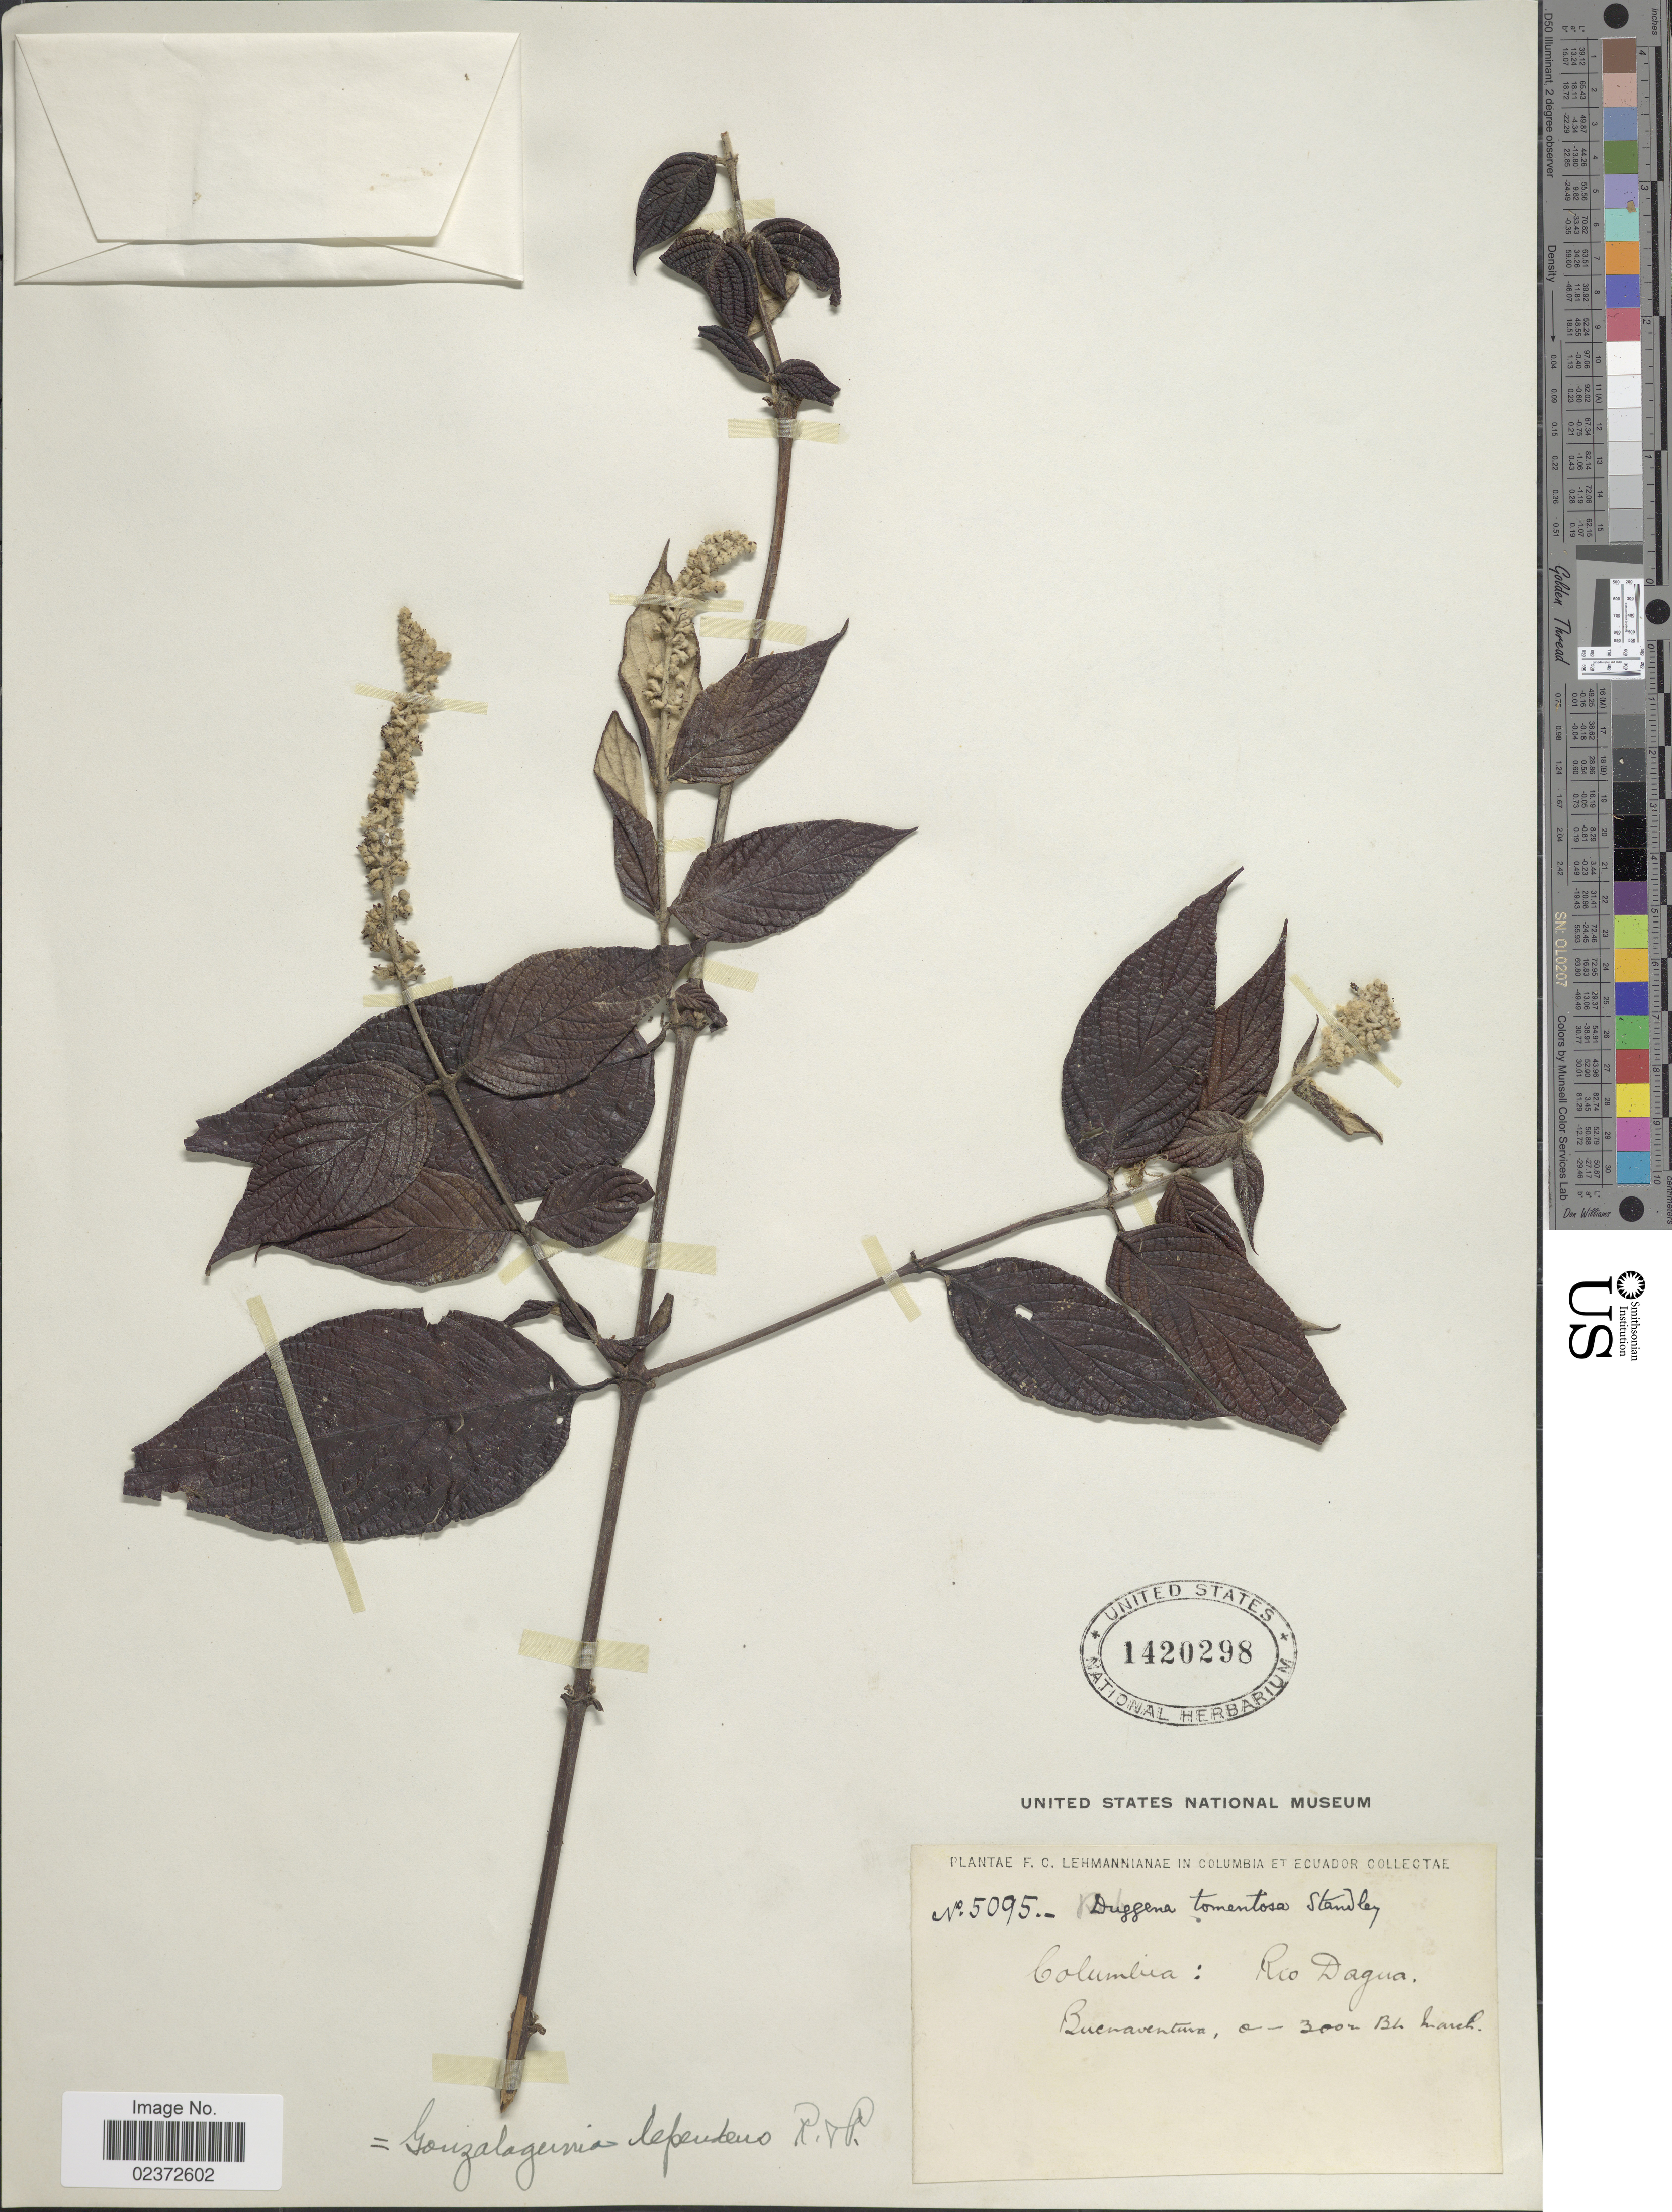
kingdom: Plantae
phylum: Tracheophyta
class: Magnoliopsida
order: Gentianales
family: Rubiaceae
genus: Gonzalagunia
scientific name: Gonzalagunia dependens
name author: Ruiz & Pav.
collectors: F. C. Lehmann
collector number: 5095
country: Colombia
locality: Rio Dagua. Buenaventura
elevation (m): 0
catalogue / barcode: US 1420298